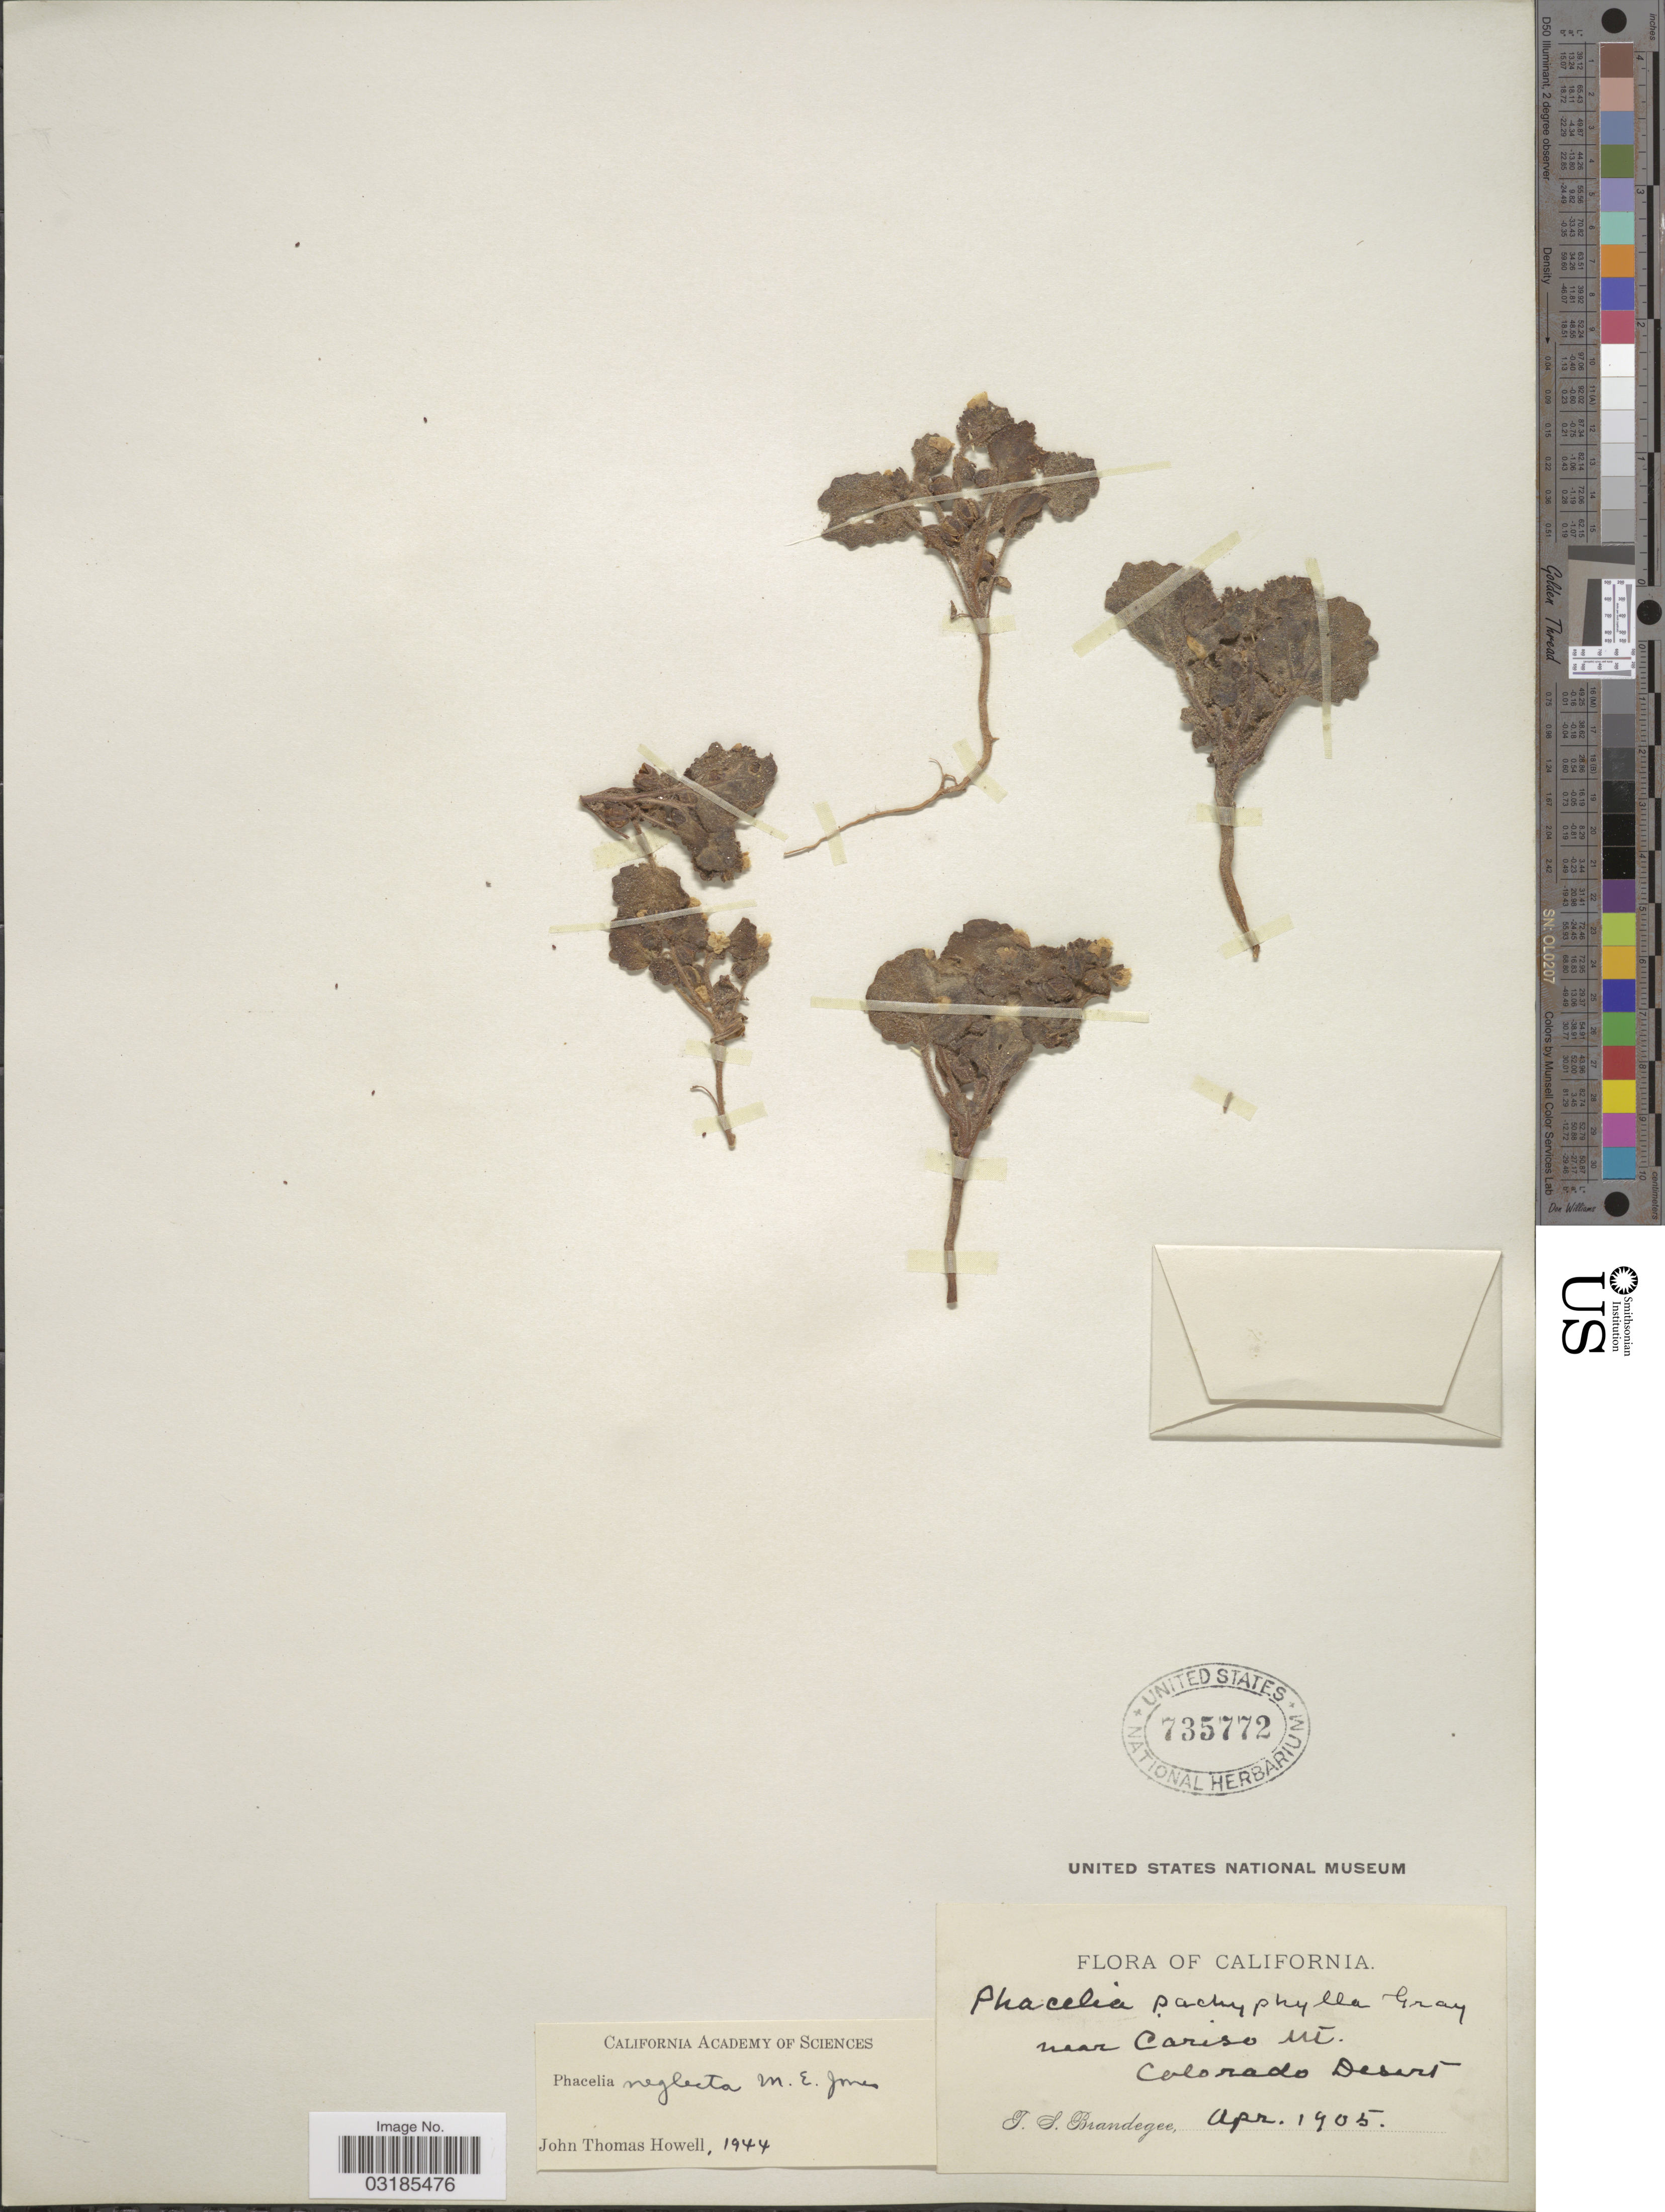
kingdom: Plantae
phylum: Tracheophyta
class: Magnoliopsida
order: Boraginales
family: Hydrophyllaceae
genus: Phacelia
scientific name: Phacelia neglecta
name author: M.E. Jones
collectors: T. S. Brandegee (herbarium)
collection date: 1905-04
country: United States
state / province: California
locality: Near Cariso Mt., Colorado Desert.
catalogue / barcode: US 735772